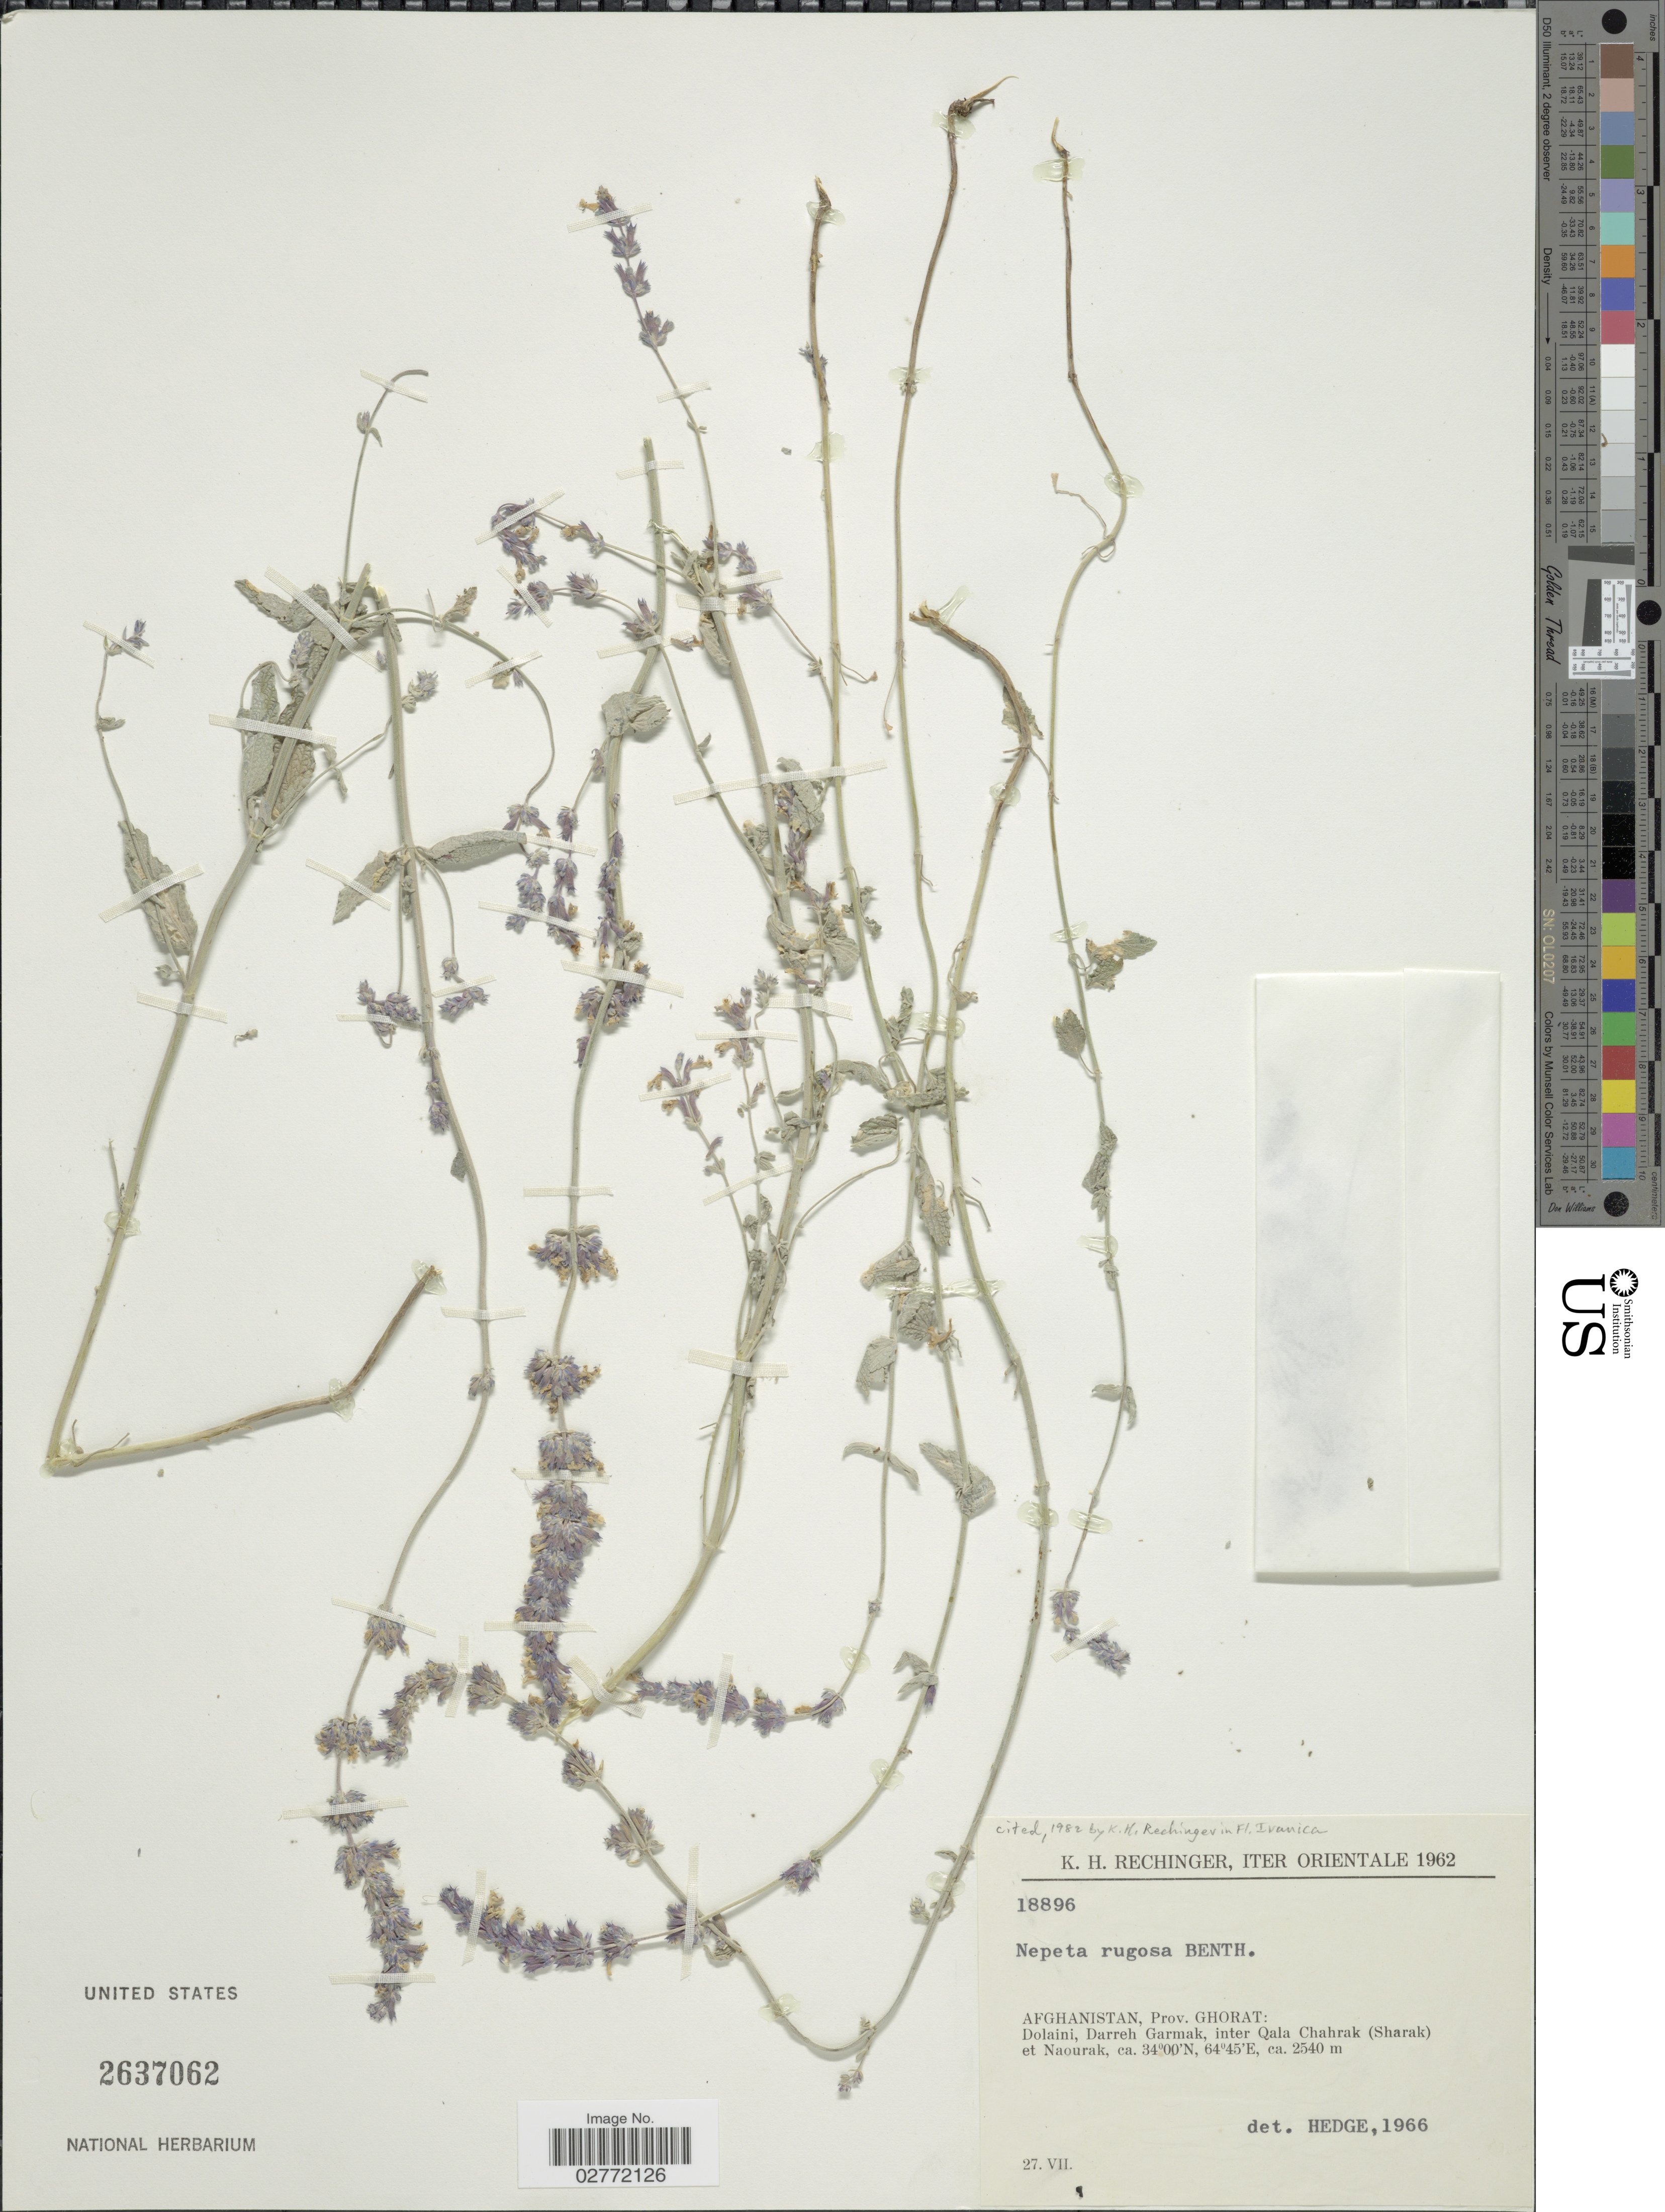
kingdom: Plantae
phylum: Tracheophyta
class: Magnoliopsida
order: Lamiales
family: Lamiaceae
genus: Nepeta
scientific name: Nepeta rugosa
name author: Benth.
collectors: K. H. Rechinger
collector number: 18896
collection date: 1962-07-27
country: Afghanistan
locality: Iter Orientale, Prov. Ghorat, Dolaini, Darreh Garmak, inter Qala Chahrak (Sharak) et Naourak.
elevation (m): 2540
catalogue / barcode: US 2637062